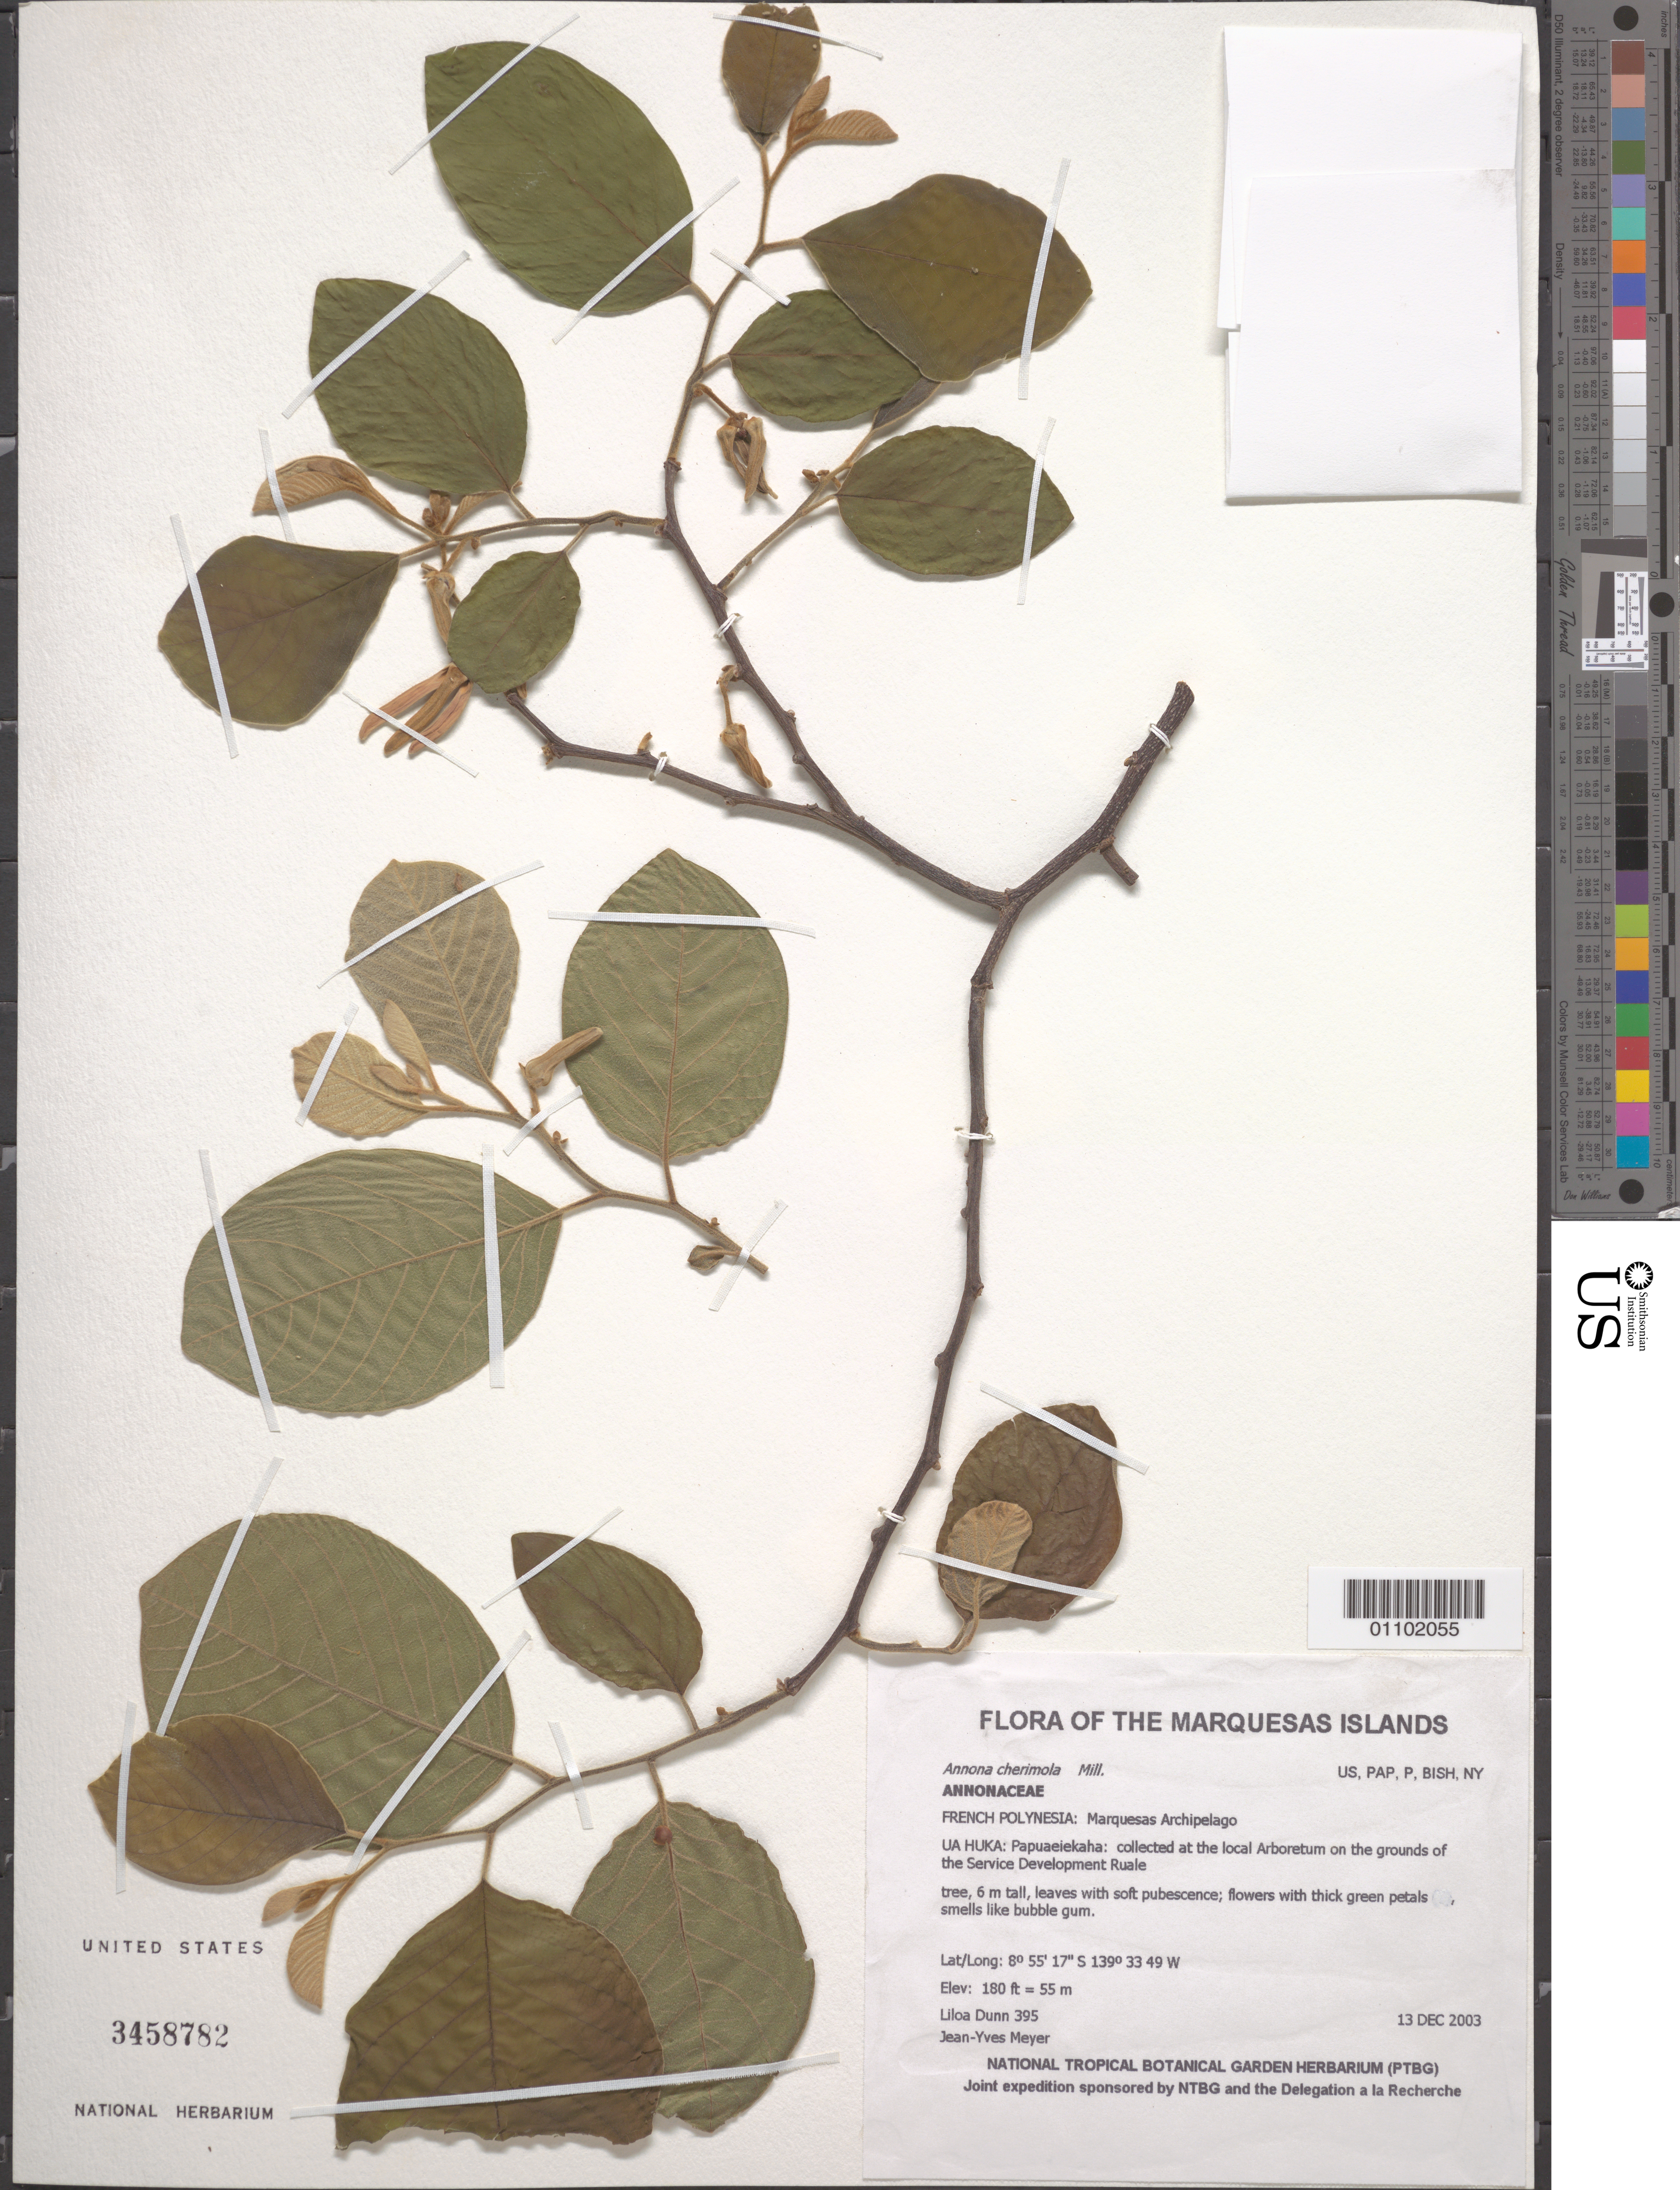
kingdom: Plantae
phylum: Tracheophyta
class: Magnoliopsida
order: Magnoliales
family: Annonaceae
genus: Annona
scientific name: Annona cherimola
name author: Mill.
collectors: L. Dunn & J.-Y. Meyer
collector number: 395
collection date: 2003-12-13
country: French Polynesia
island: Ua Huka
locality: Papuaeiekaha: collected at the local Arboretum on the grounds of the Service Development Ruale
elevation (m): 55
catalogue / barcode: US 3458782